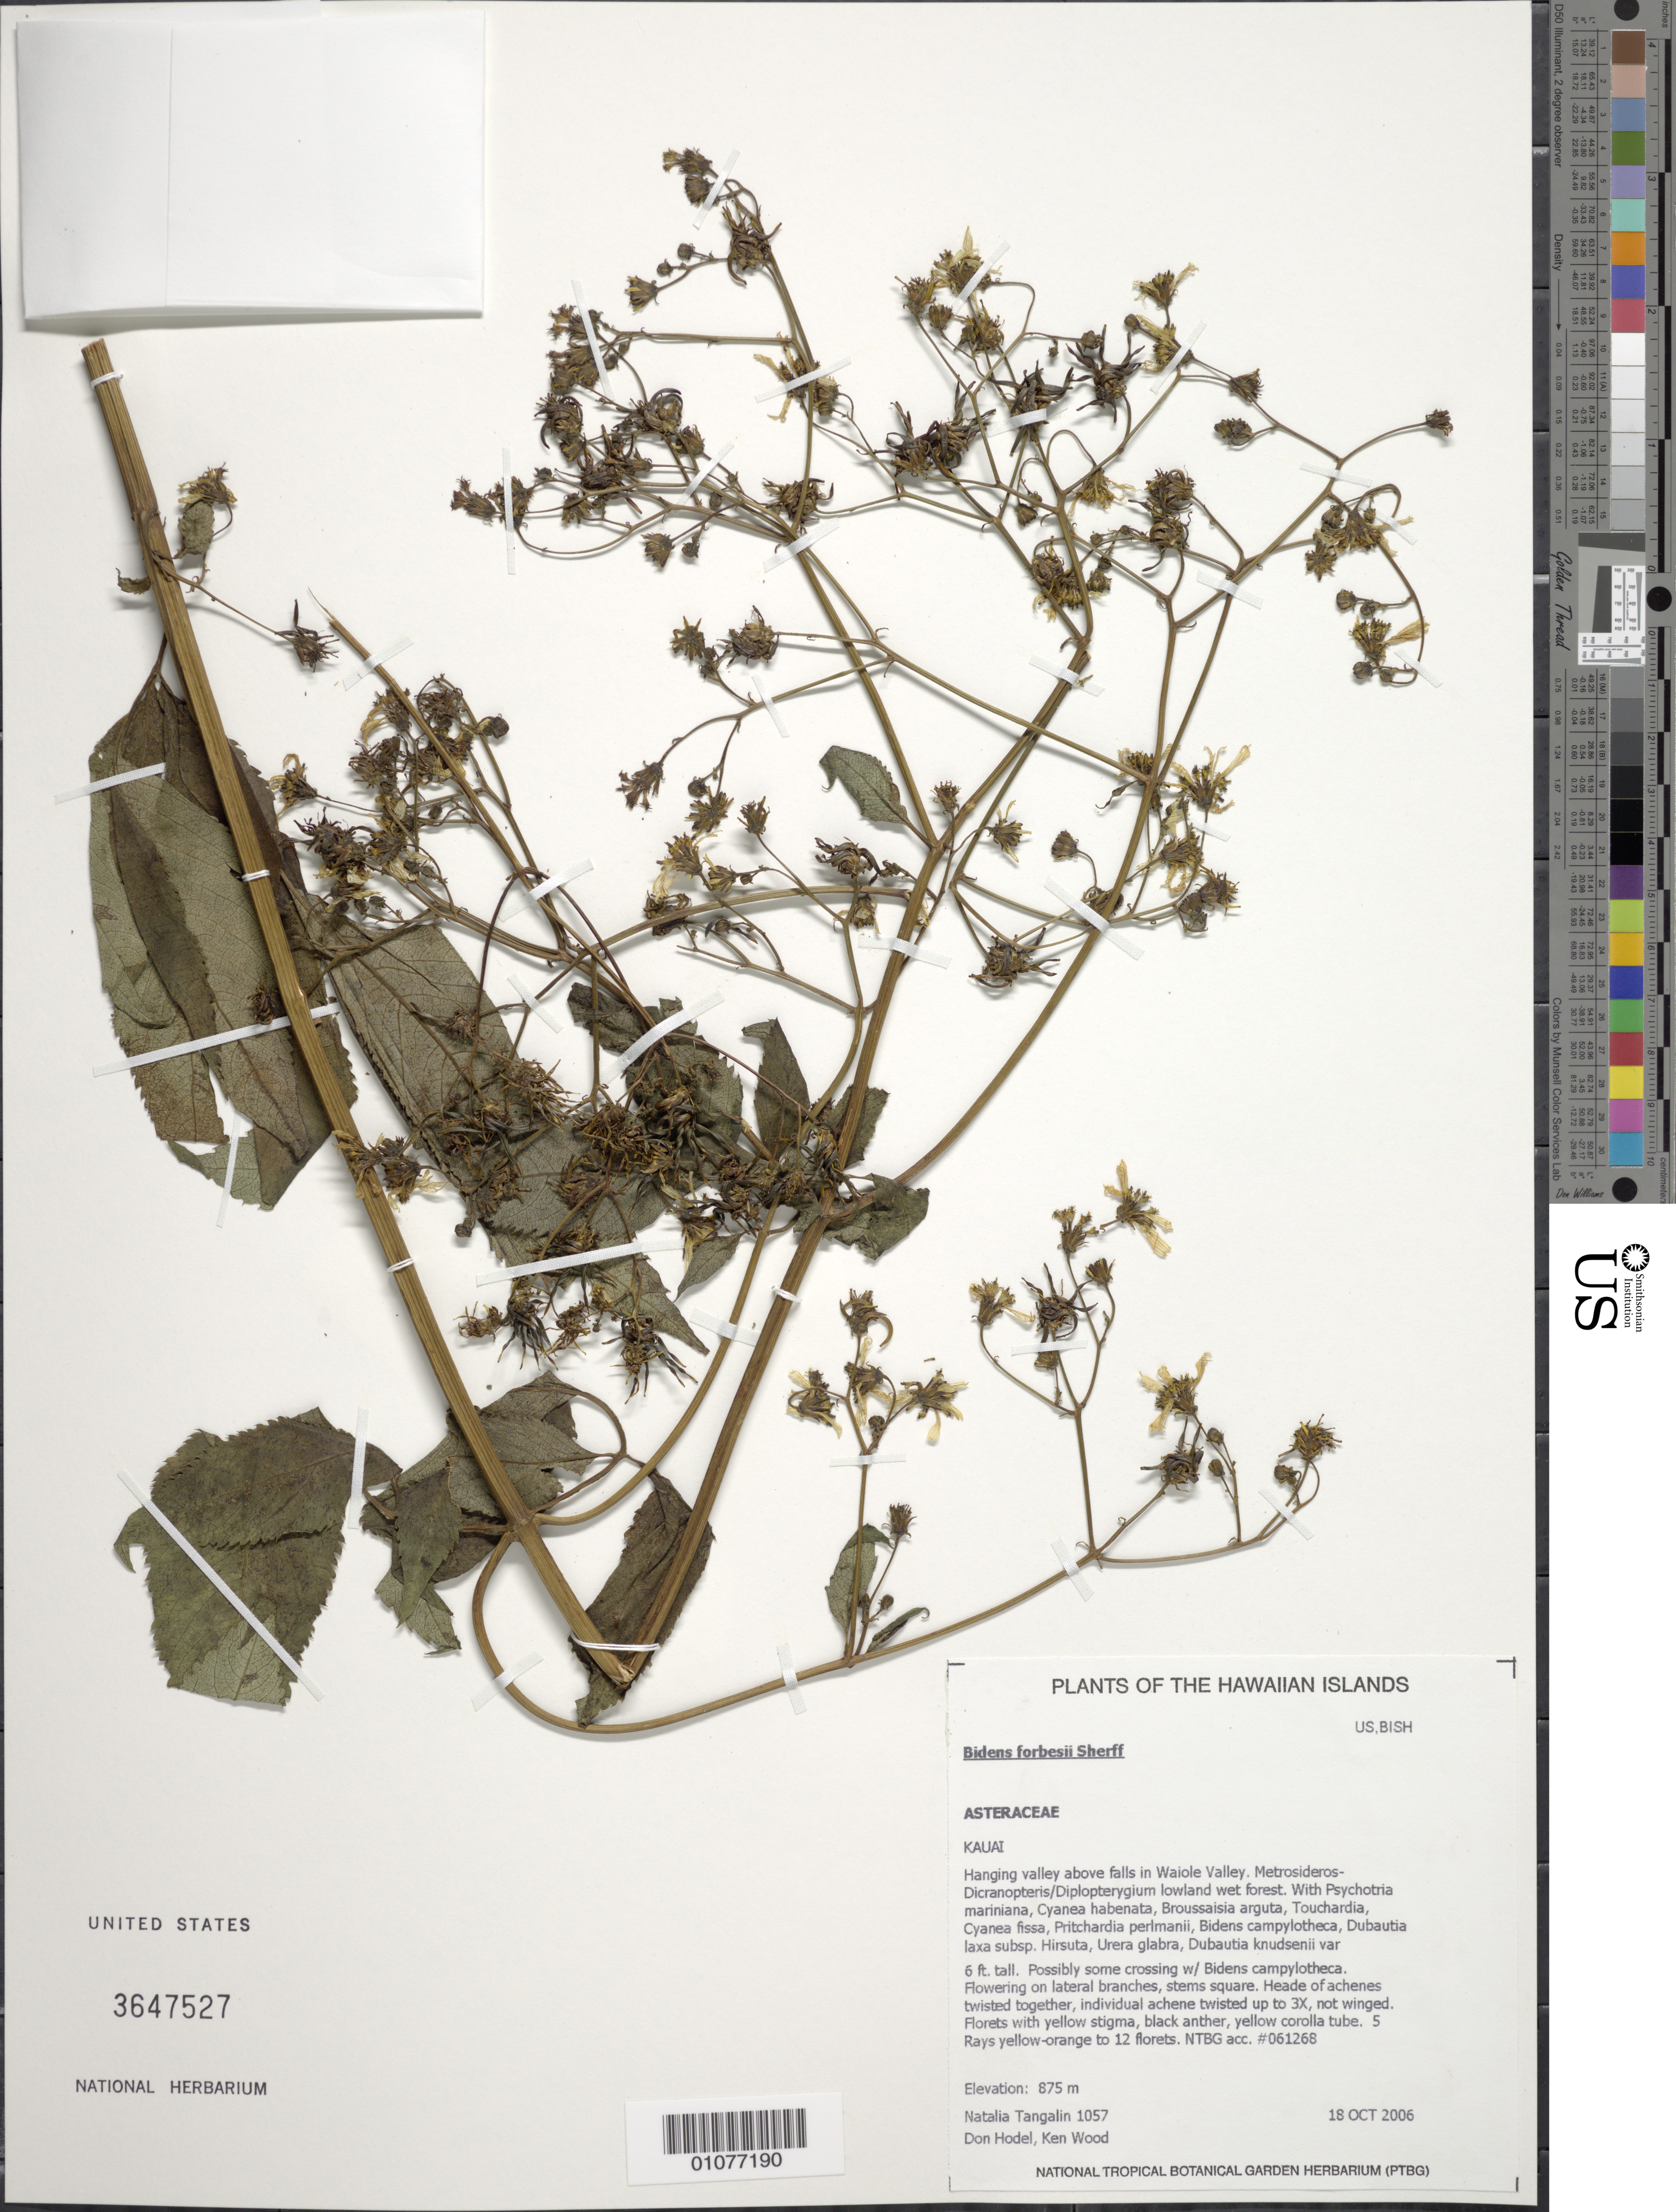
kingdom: Plantae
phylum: Tracheophyta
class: Magnoliopsida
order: Asterales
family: Asteraceae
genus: Bidens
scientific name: Bidens forbesii subsp. forbesii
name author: Sherff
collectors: N. Tangalin, D. R. Hodel & K. R. Wood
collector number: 1057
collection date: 2006-10-18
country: United States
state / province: Hawaii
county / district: Kauai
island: Kaua'i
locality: hanging valley above falls in Waiole Valley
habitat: lowland wet forest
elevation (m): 875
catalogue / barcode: US 3647527